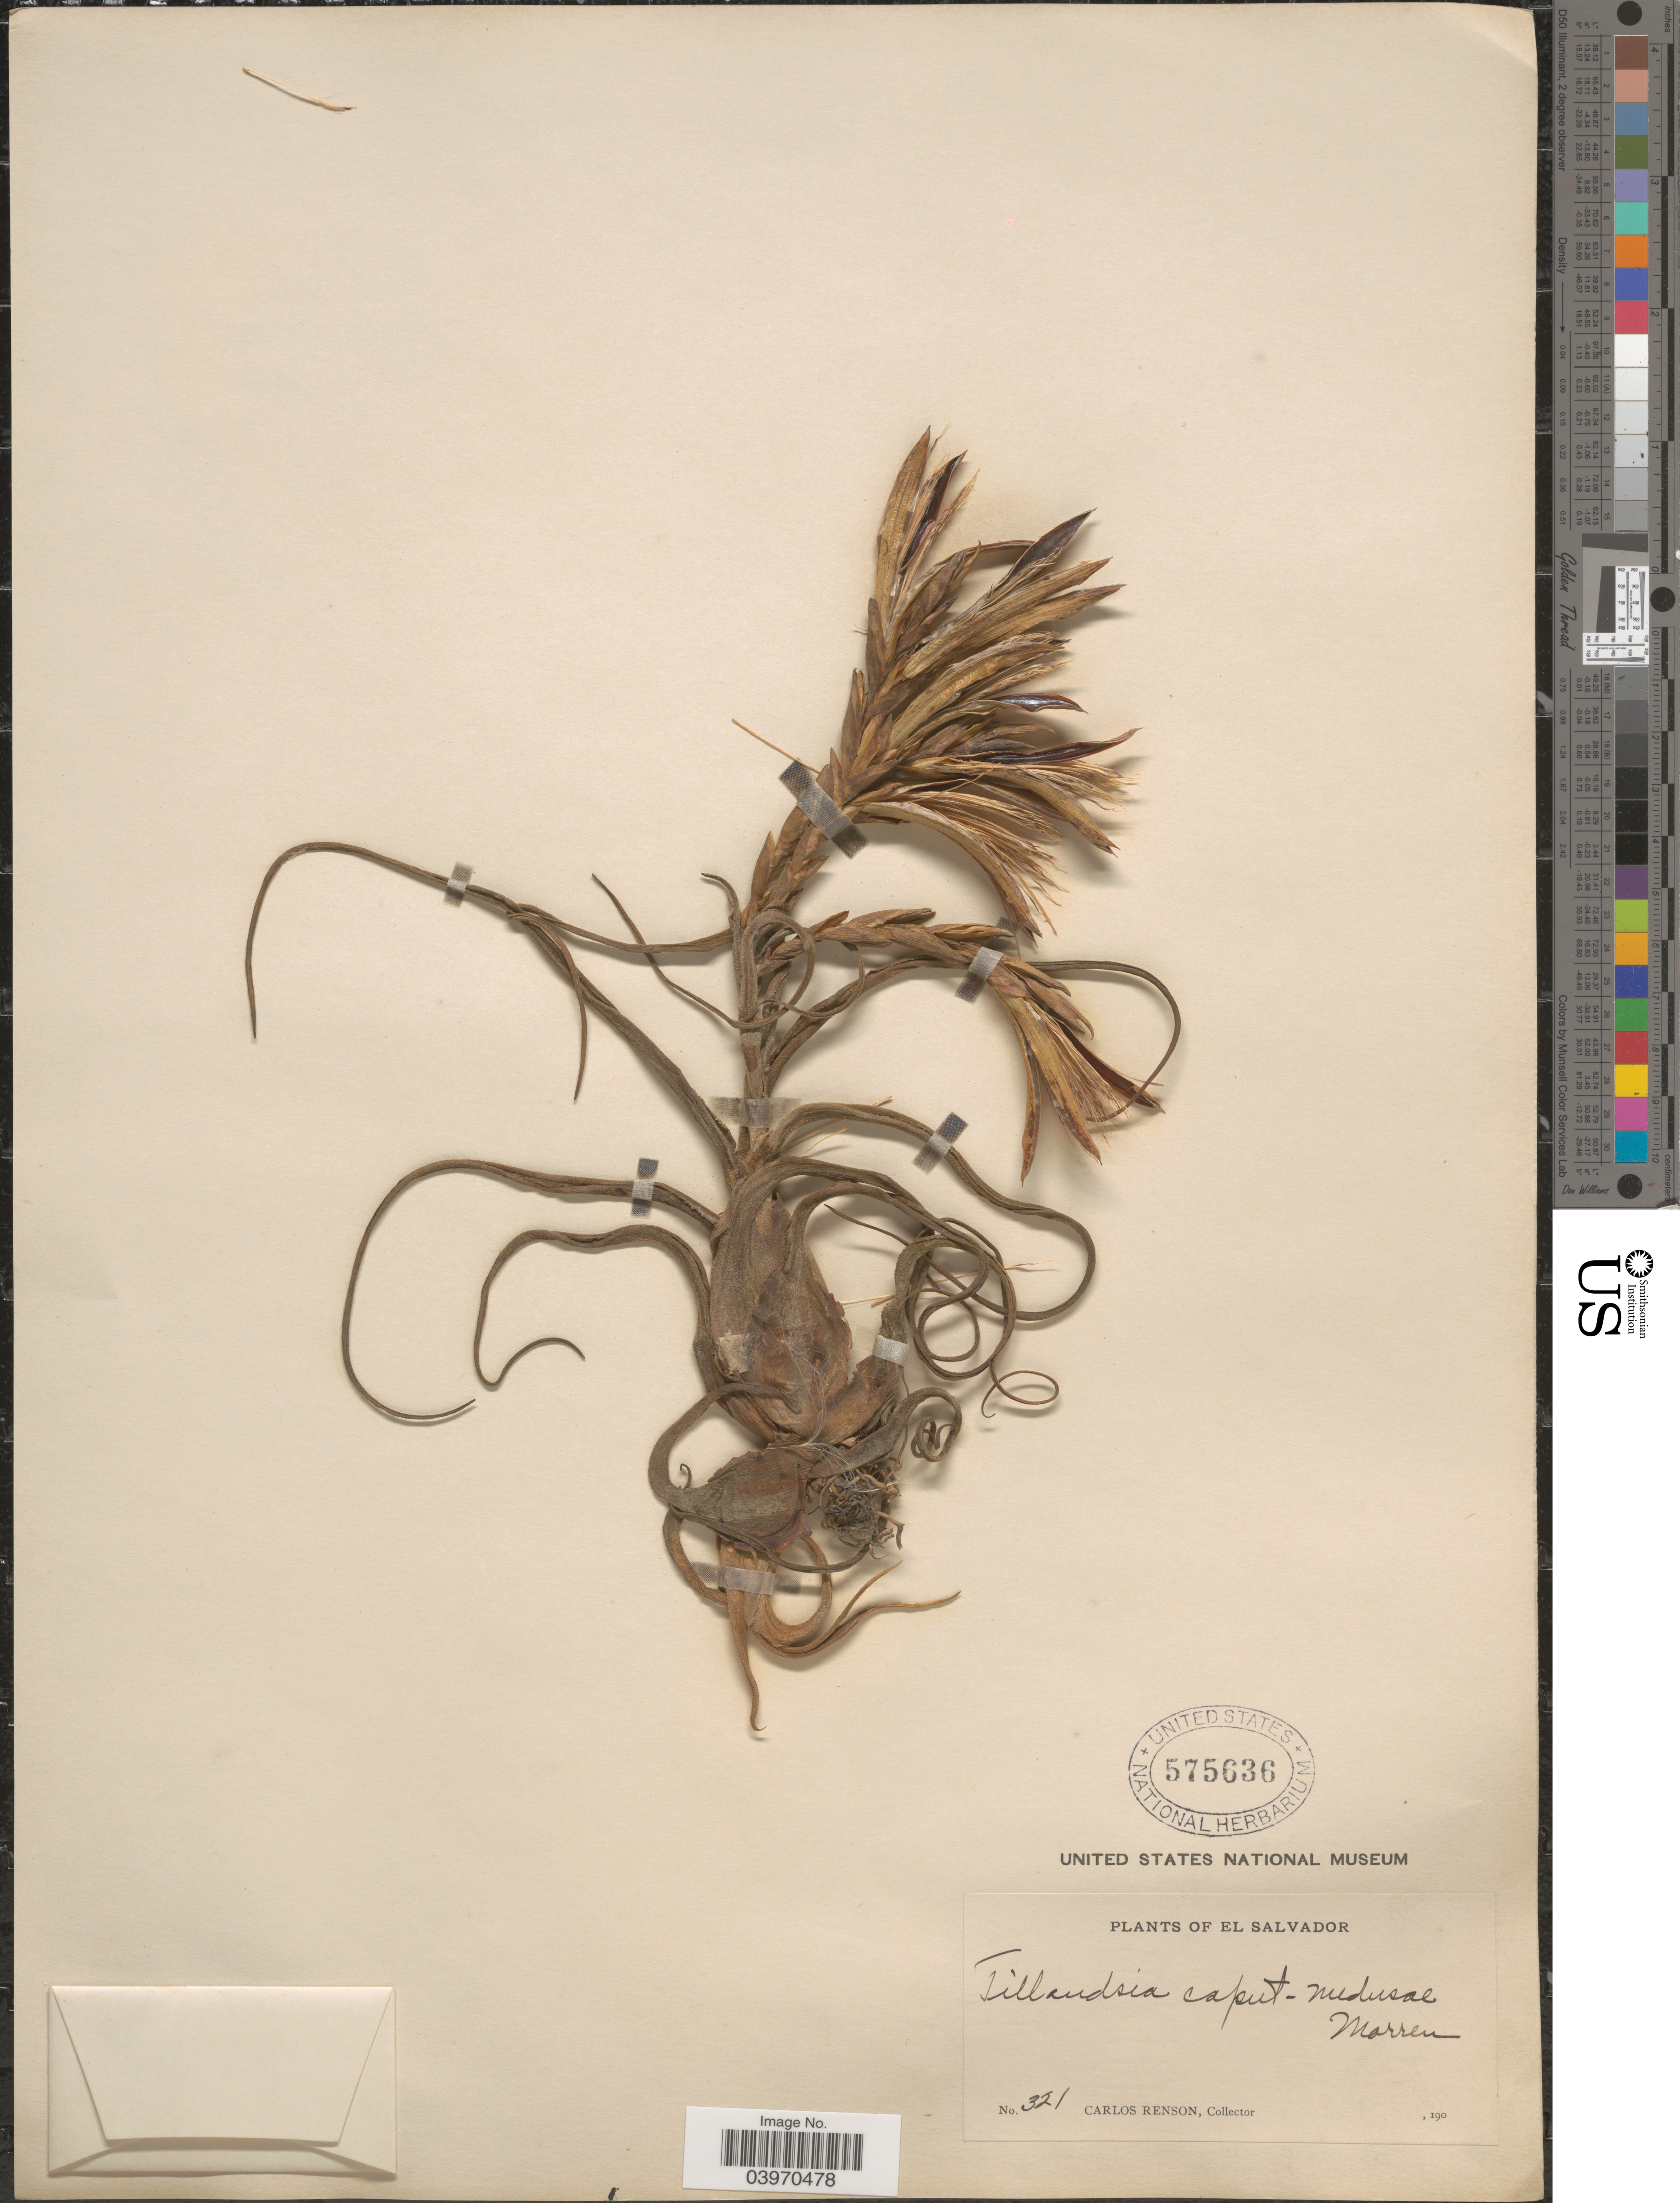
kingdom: Plantae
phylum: Tracheophyta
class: Liliopsida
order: Poales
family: Bromeliaceae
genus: Tillandsia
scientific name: Tillandsia caput-medusae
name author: É. Morren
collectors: C. Renson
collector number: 321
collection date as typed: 190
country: El Salvador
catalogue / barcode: US 575636